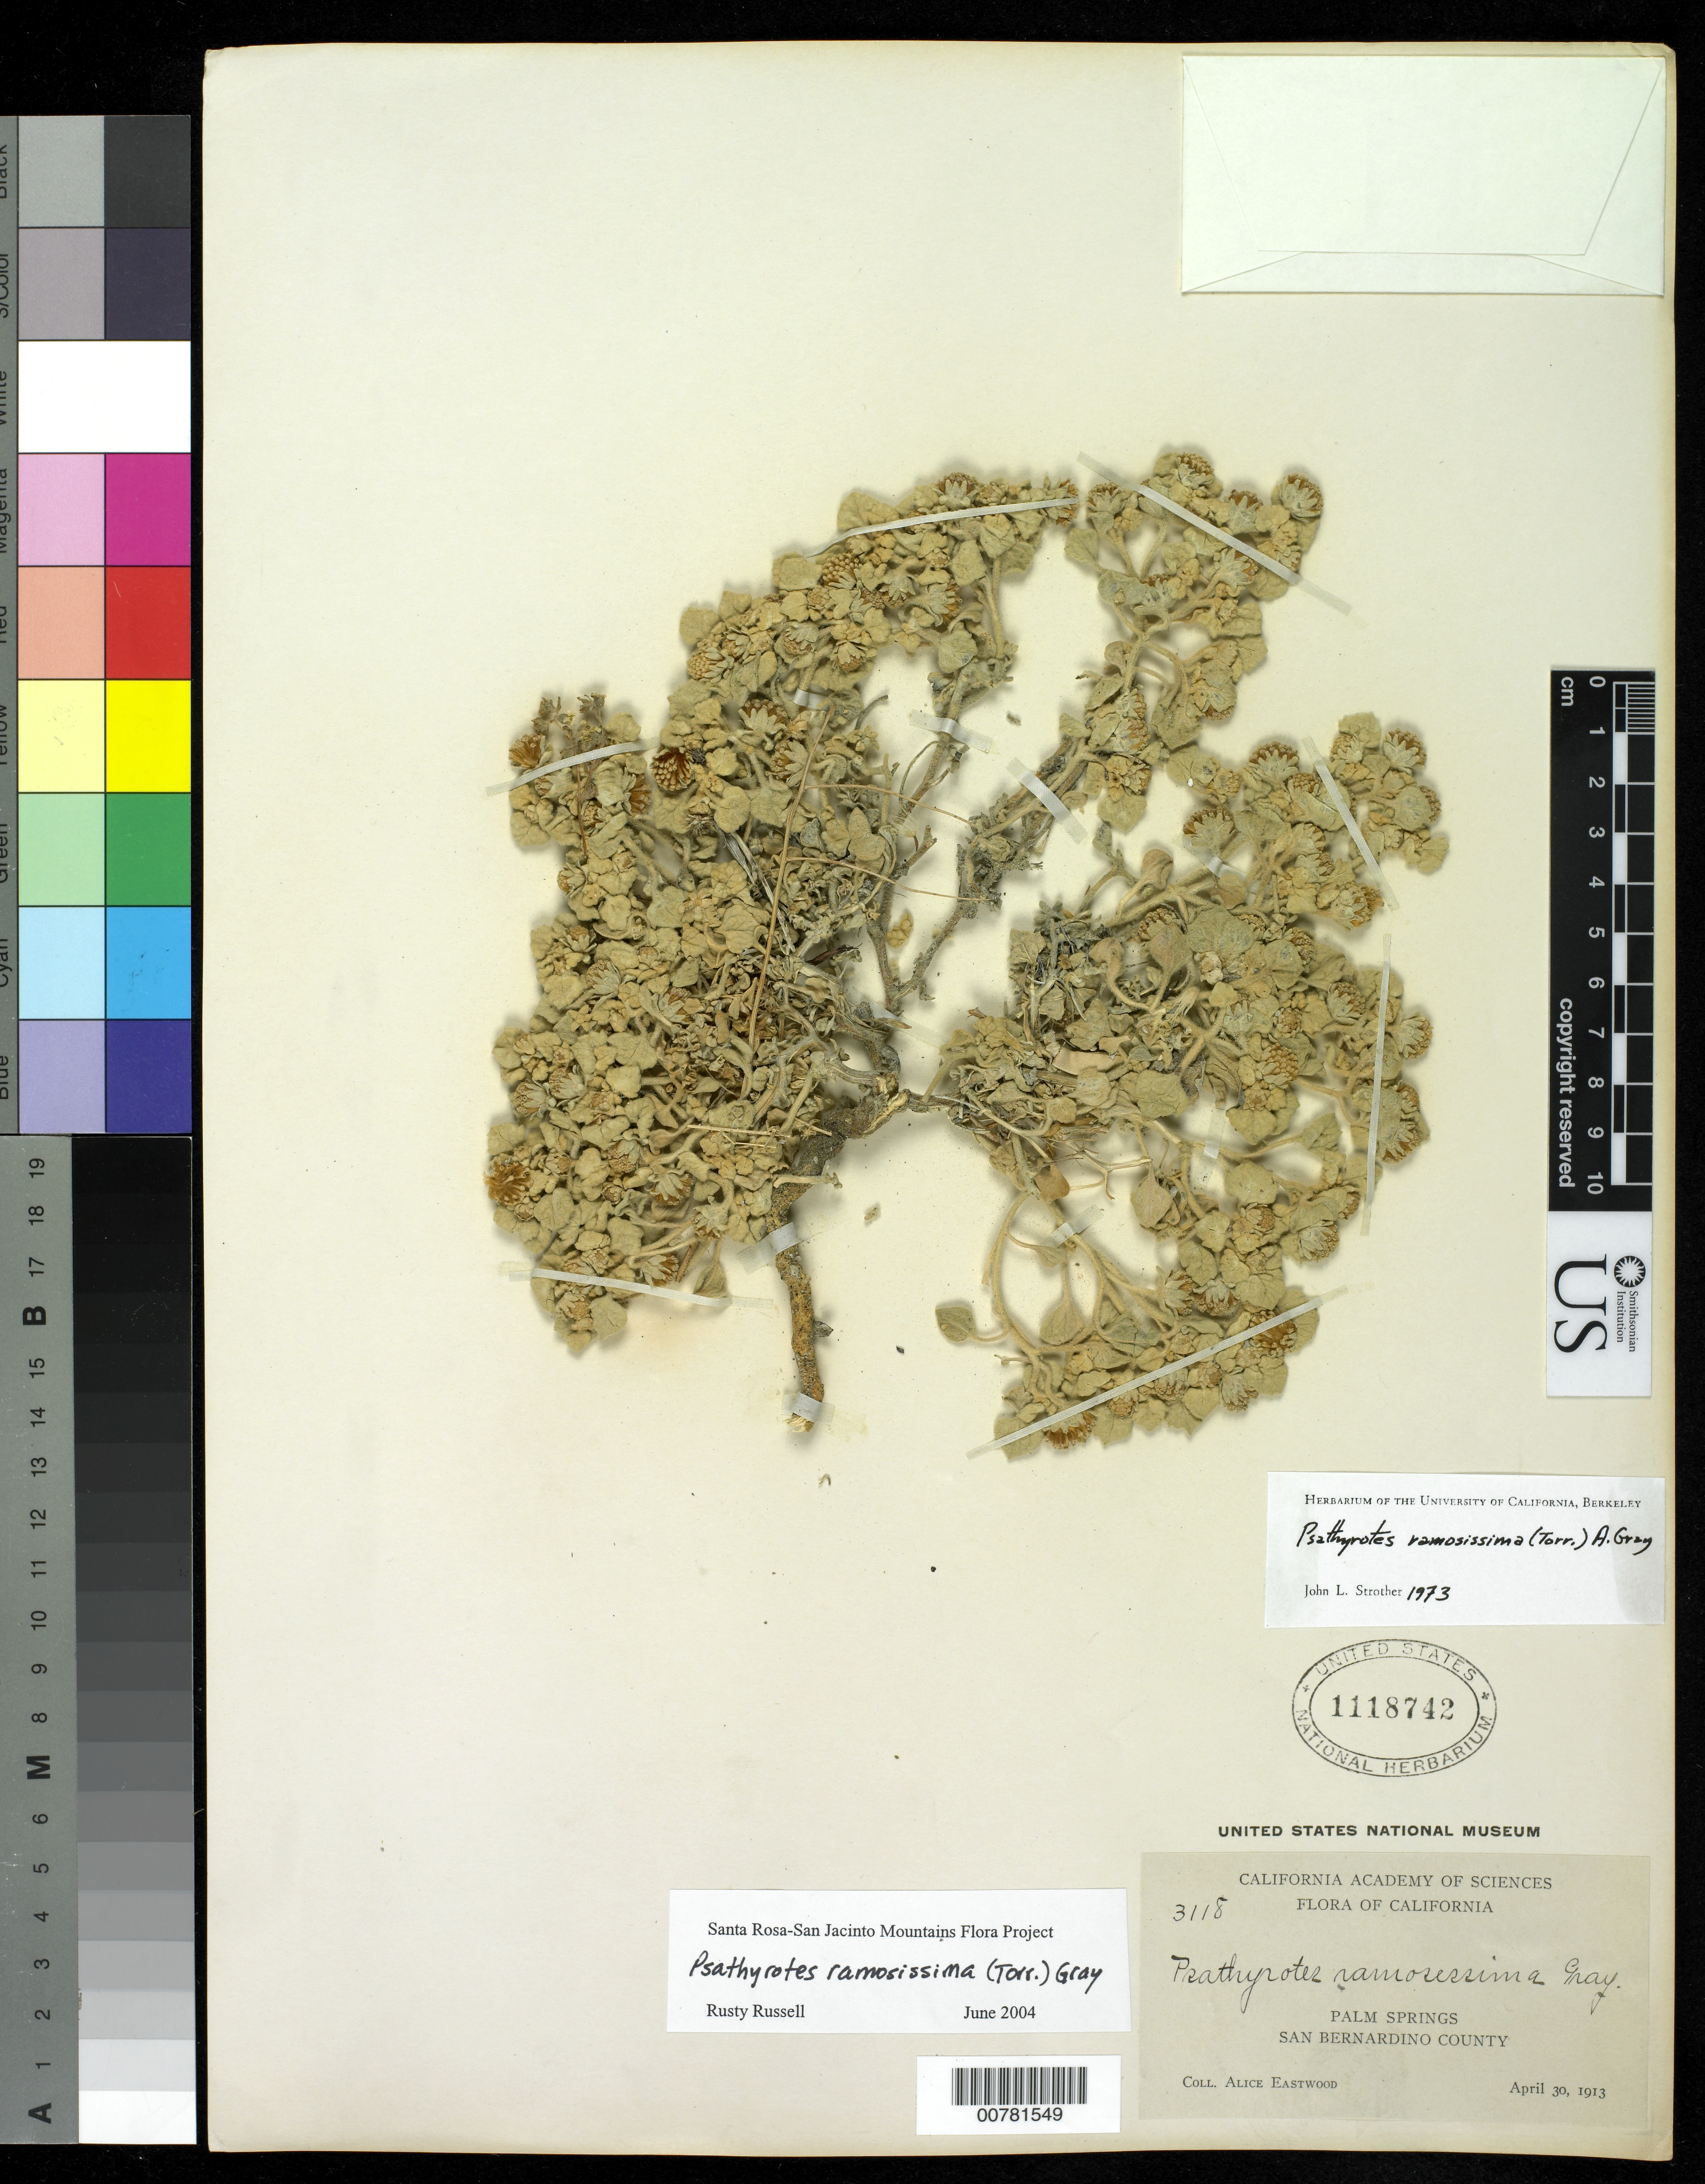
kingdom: Plantae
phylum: Tracheophyta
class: Magnoliopsida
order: Asterales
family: Asteraceae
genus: Psathyrotes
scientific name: Psathyrotes ramosissima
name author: (Torr.) A. Gray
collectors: A. Eastwood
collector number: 3118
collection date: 1913-04-30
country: United States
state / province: California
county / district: San Bernardino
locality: Palm Springs, San Bernardino County.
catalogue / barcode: US 1118742